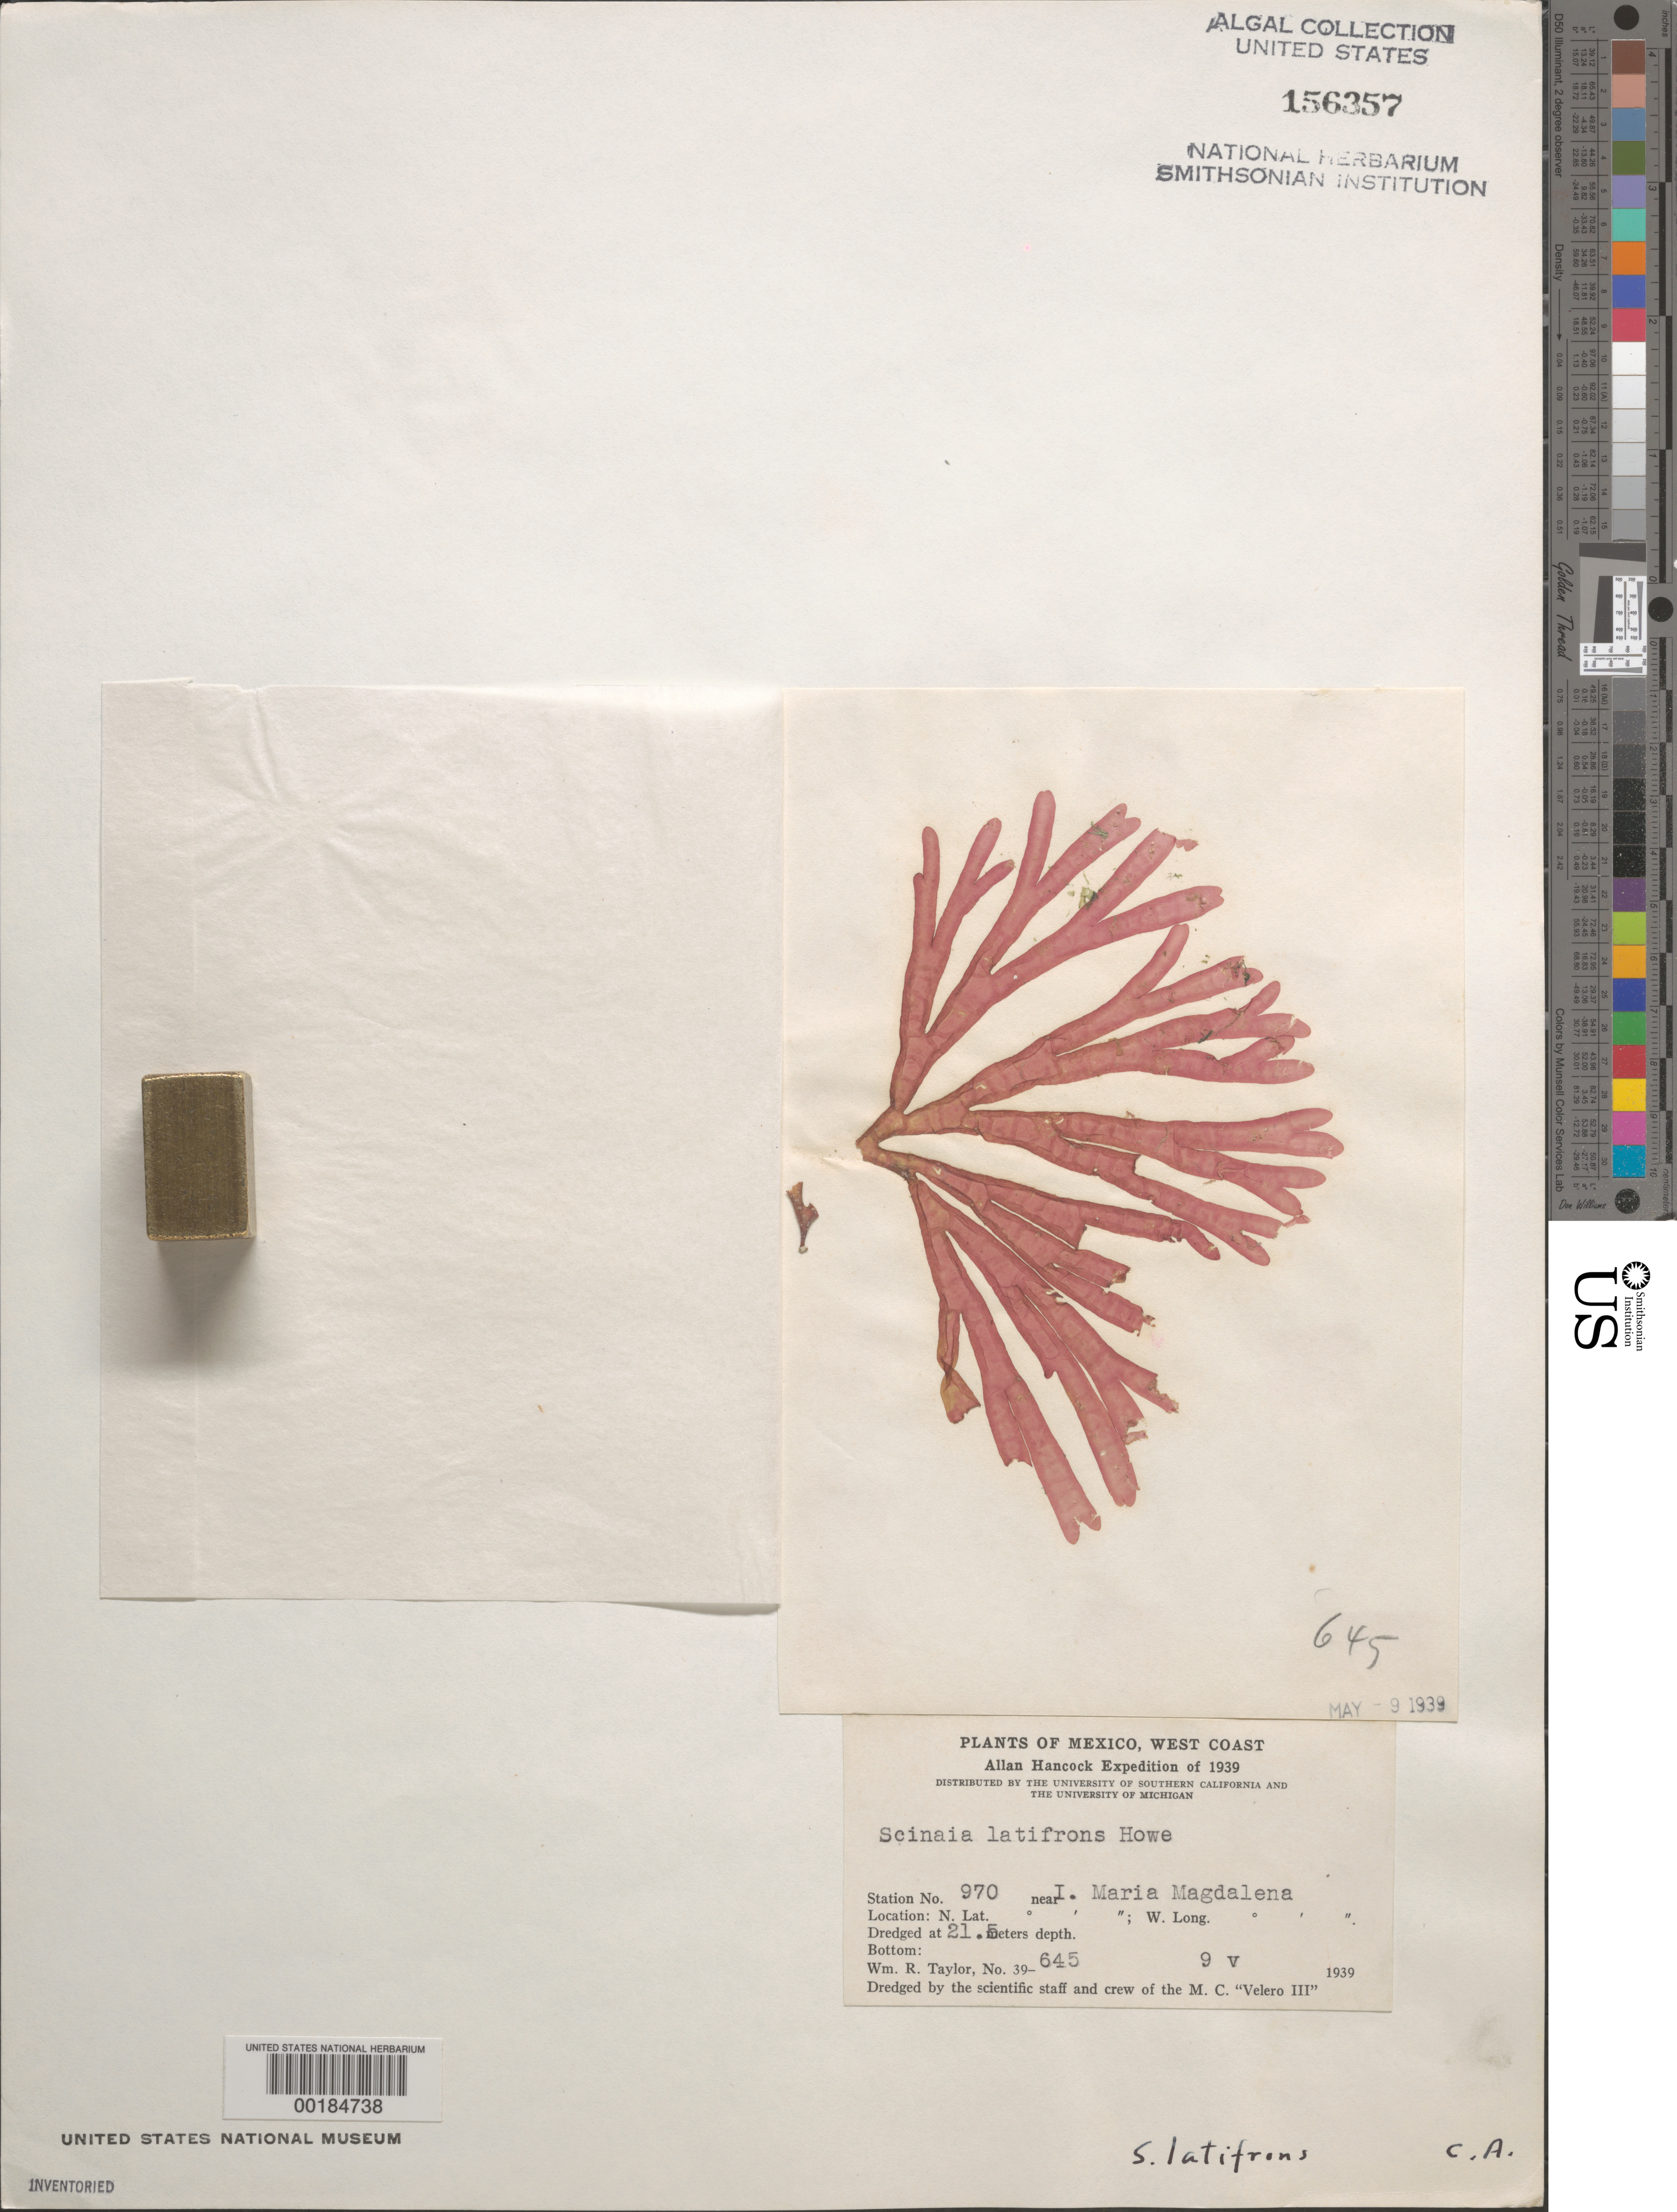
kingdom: Plantae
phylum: Rhodophyta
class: Florideophyceae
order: Nemaliales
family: Scinaiaceae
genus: Scinaia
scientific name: Scinaia latifrons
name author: M. Howe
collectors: W. R. Taylor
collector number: WRT 39-645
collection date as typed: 09 May 1939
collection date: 1939-05-09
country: Mexico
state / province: Nayarit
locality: Islas tres marias, near isla maria Magdalena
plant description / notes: Allan Hancock Expedition of 1939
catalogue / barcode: US 156357